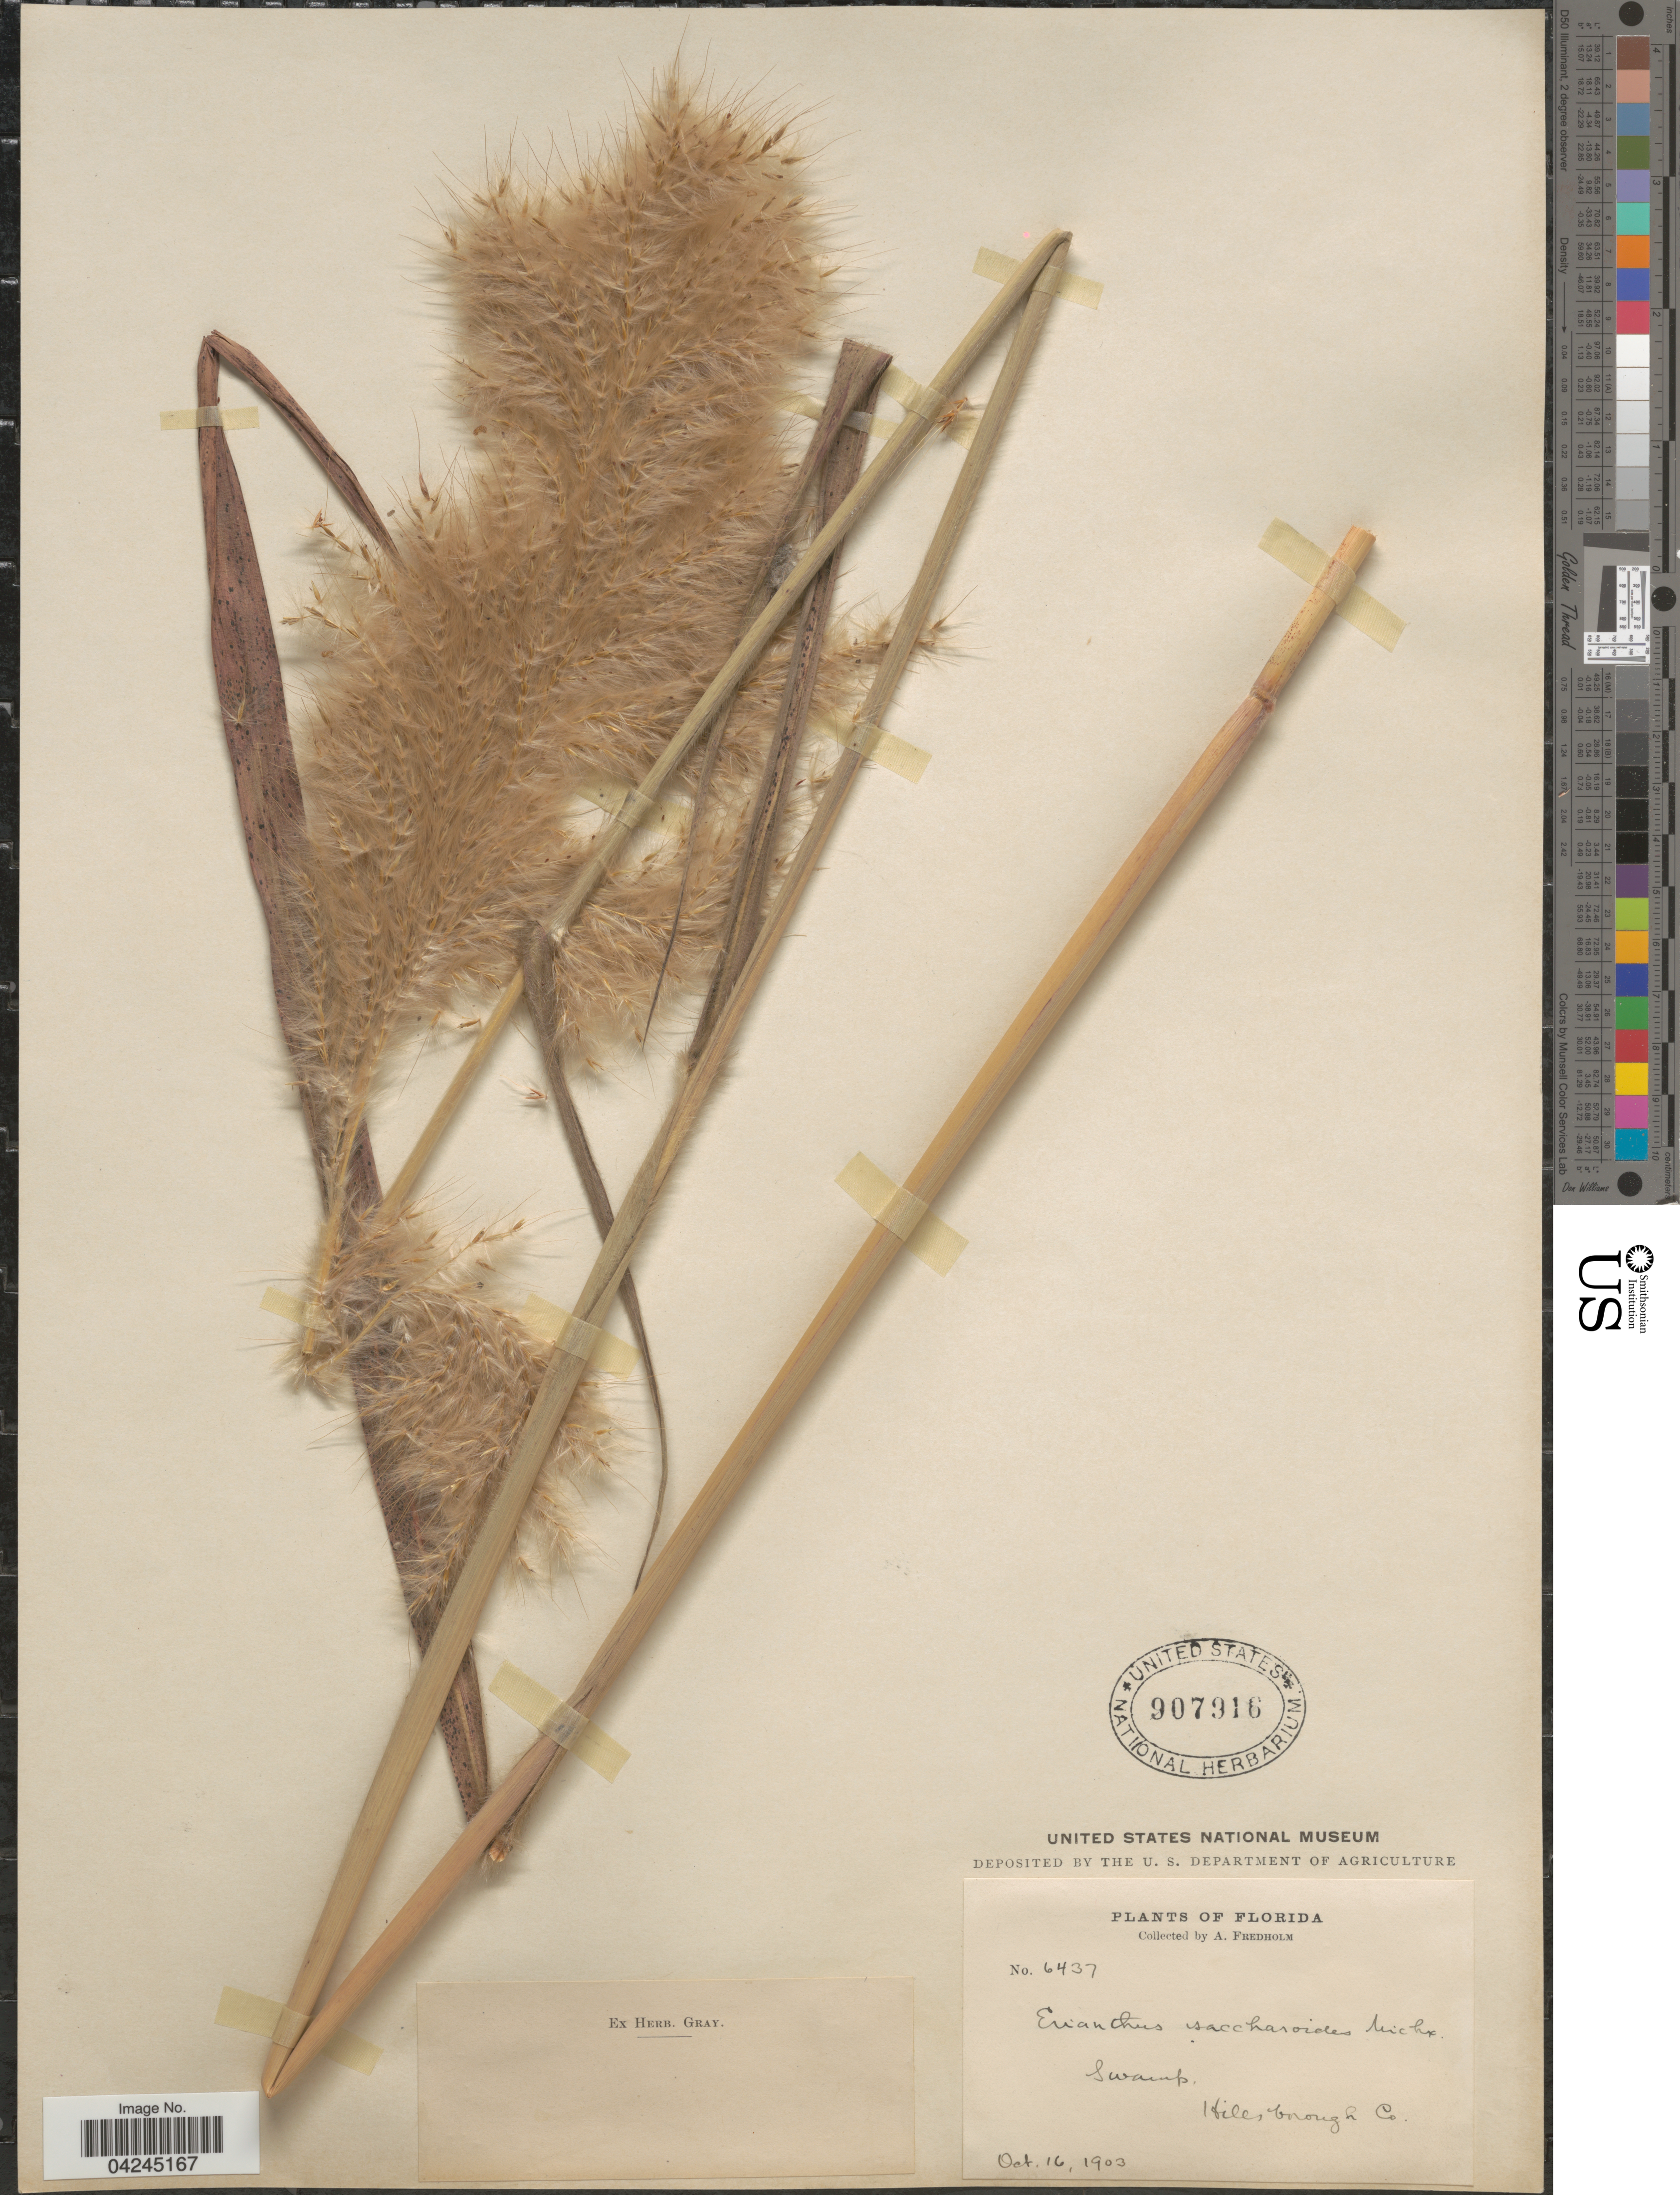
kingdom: Plantae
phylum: Tracheophyta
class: Liliopsida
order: Poales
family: Poaceae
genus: Erianthus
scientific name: Erianthus giganteus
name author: (Walter) P. Beauv.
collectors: A. Fredholm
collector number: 6437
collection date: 1903-10-16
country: United States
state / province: Florida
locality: Swamp, Hillsborough Co.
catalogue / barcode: US 907916